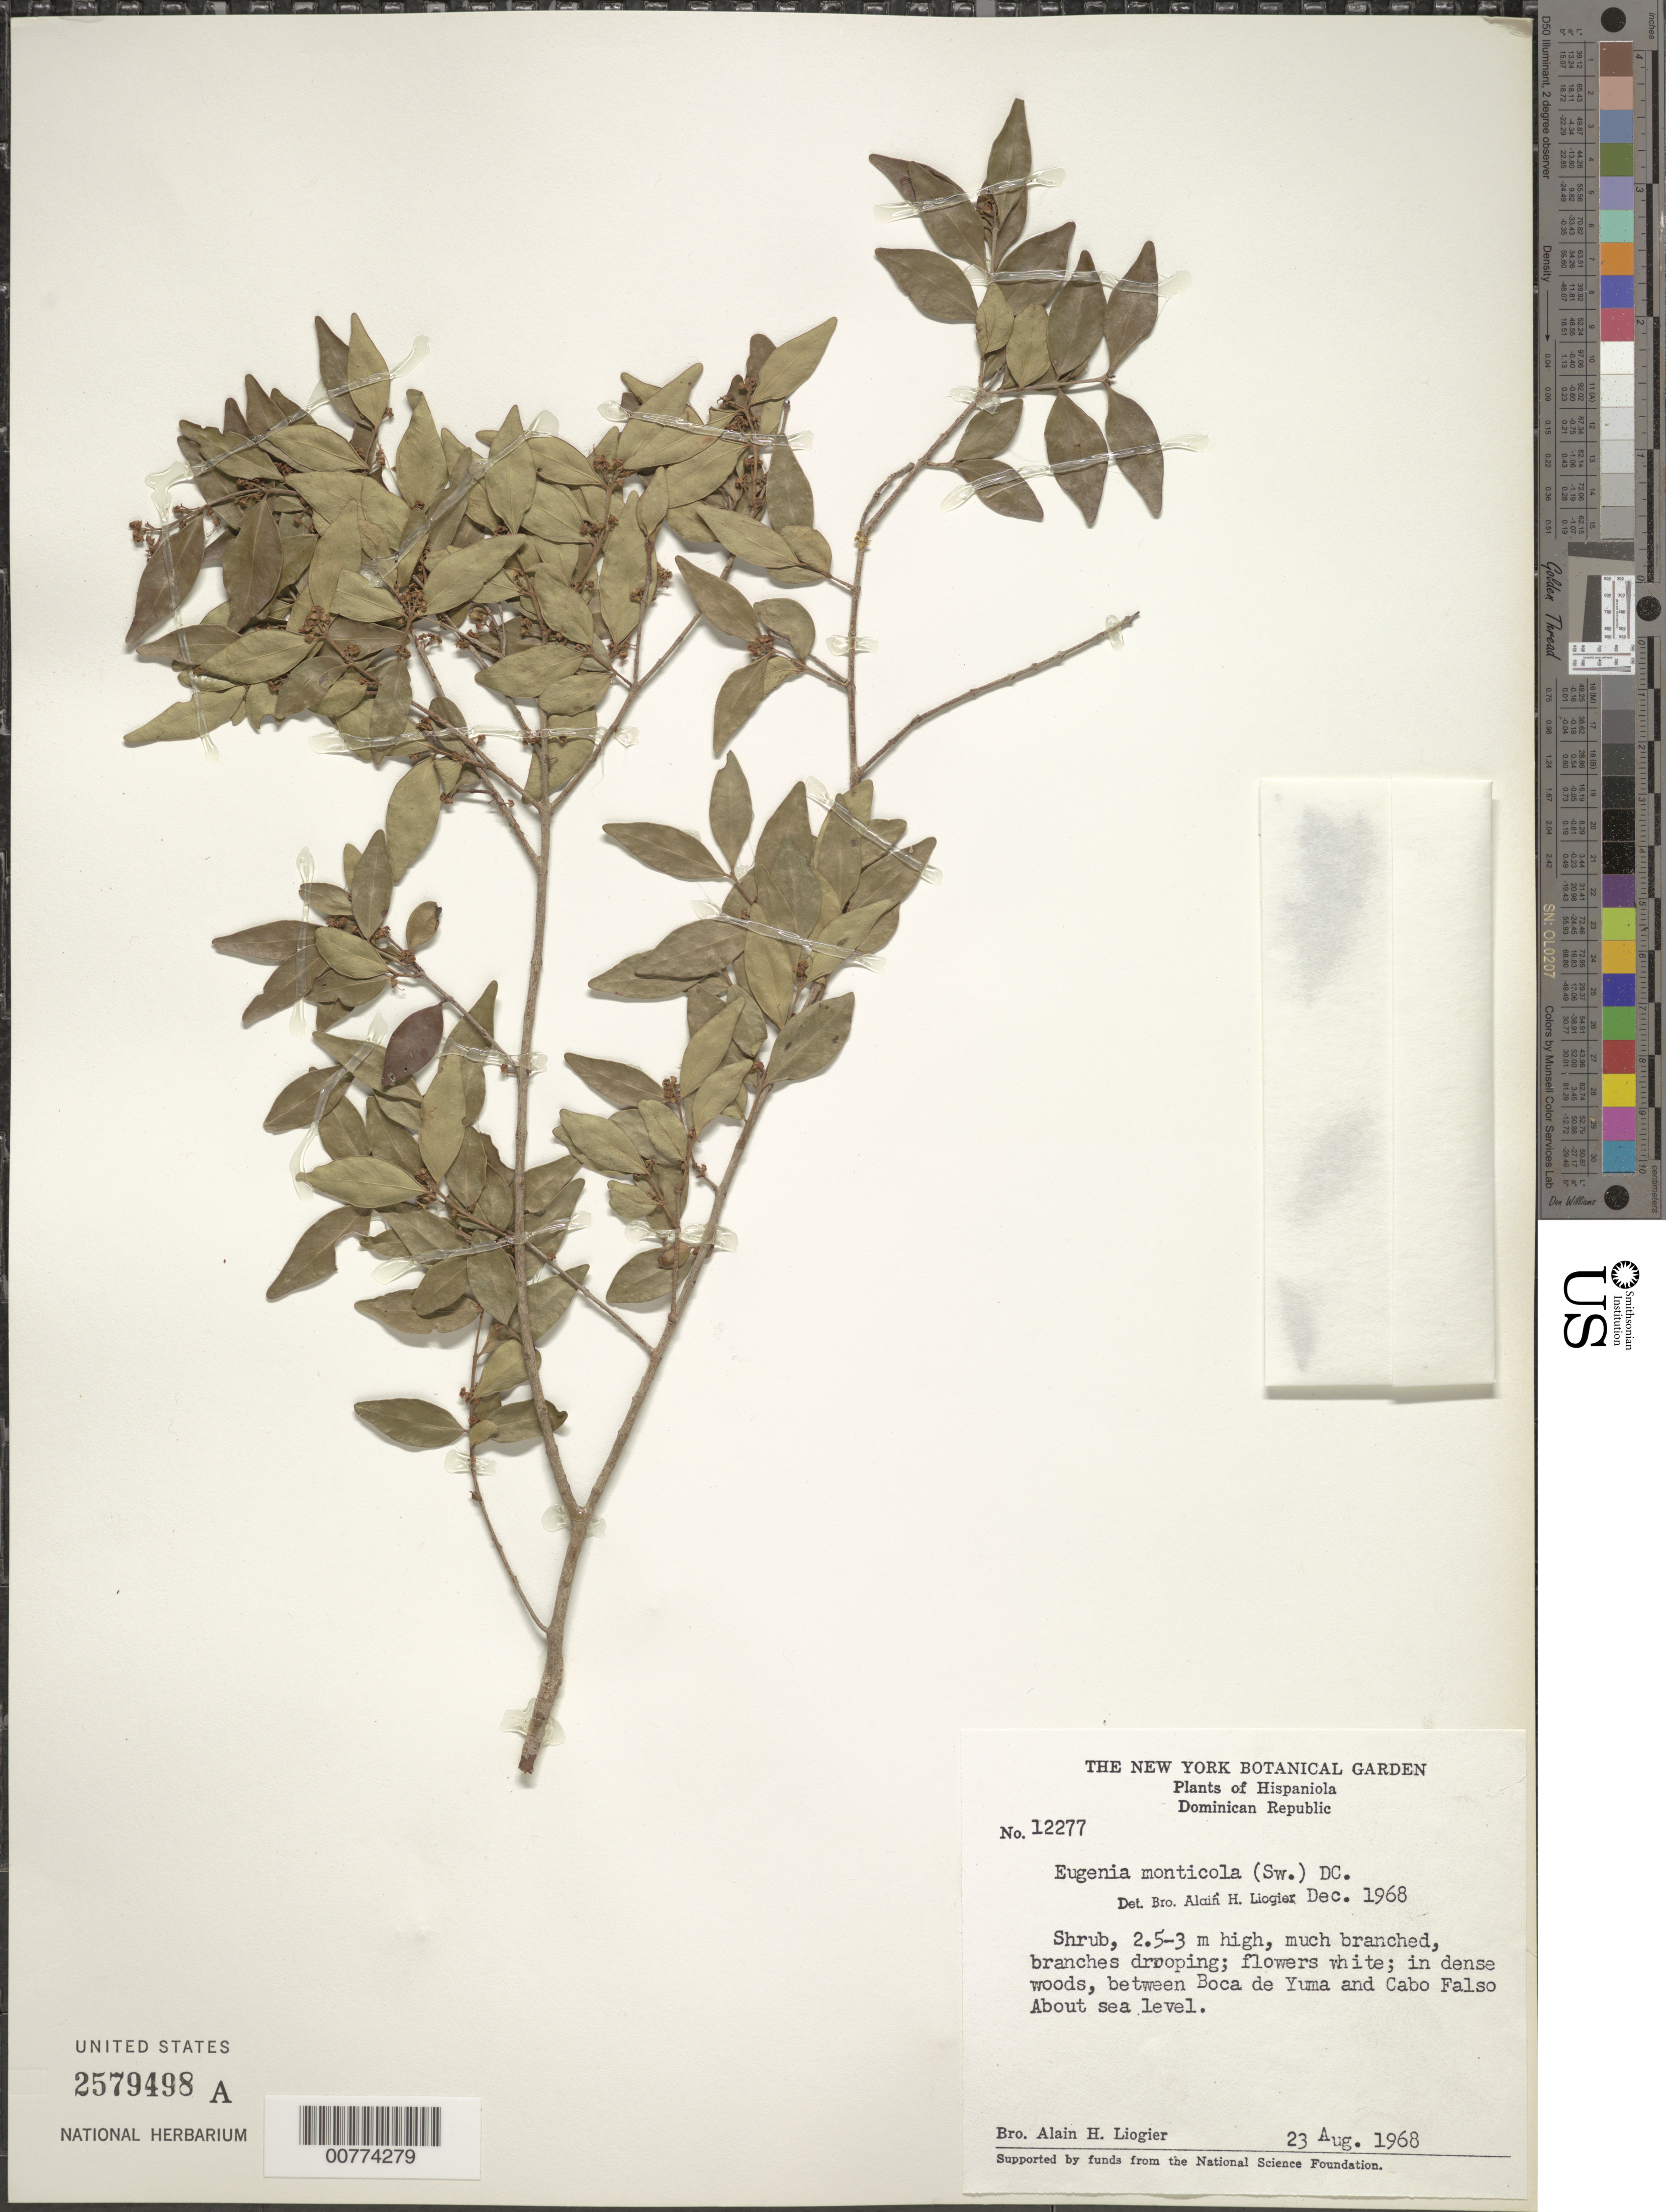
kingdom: Plantae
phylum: Tracheophyta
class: Magnoliopsida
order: Myrtales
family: Myrtaceae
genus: Eugenia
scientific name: Eugenia monticola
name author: (Sw.) DC.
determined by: Liogier, Alain H.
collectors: A. H. Liogier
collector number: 12277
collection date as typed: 23 Aug 1968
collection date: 1968-08-23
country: Dominican Republic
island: Hispaniola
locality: Between Boca de Yuma and Cabo Falso.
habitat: Dense woods.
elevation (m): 0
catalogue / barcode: US 2579498A